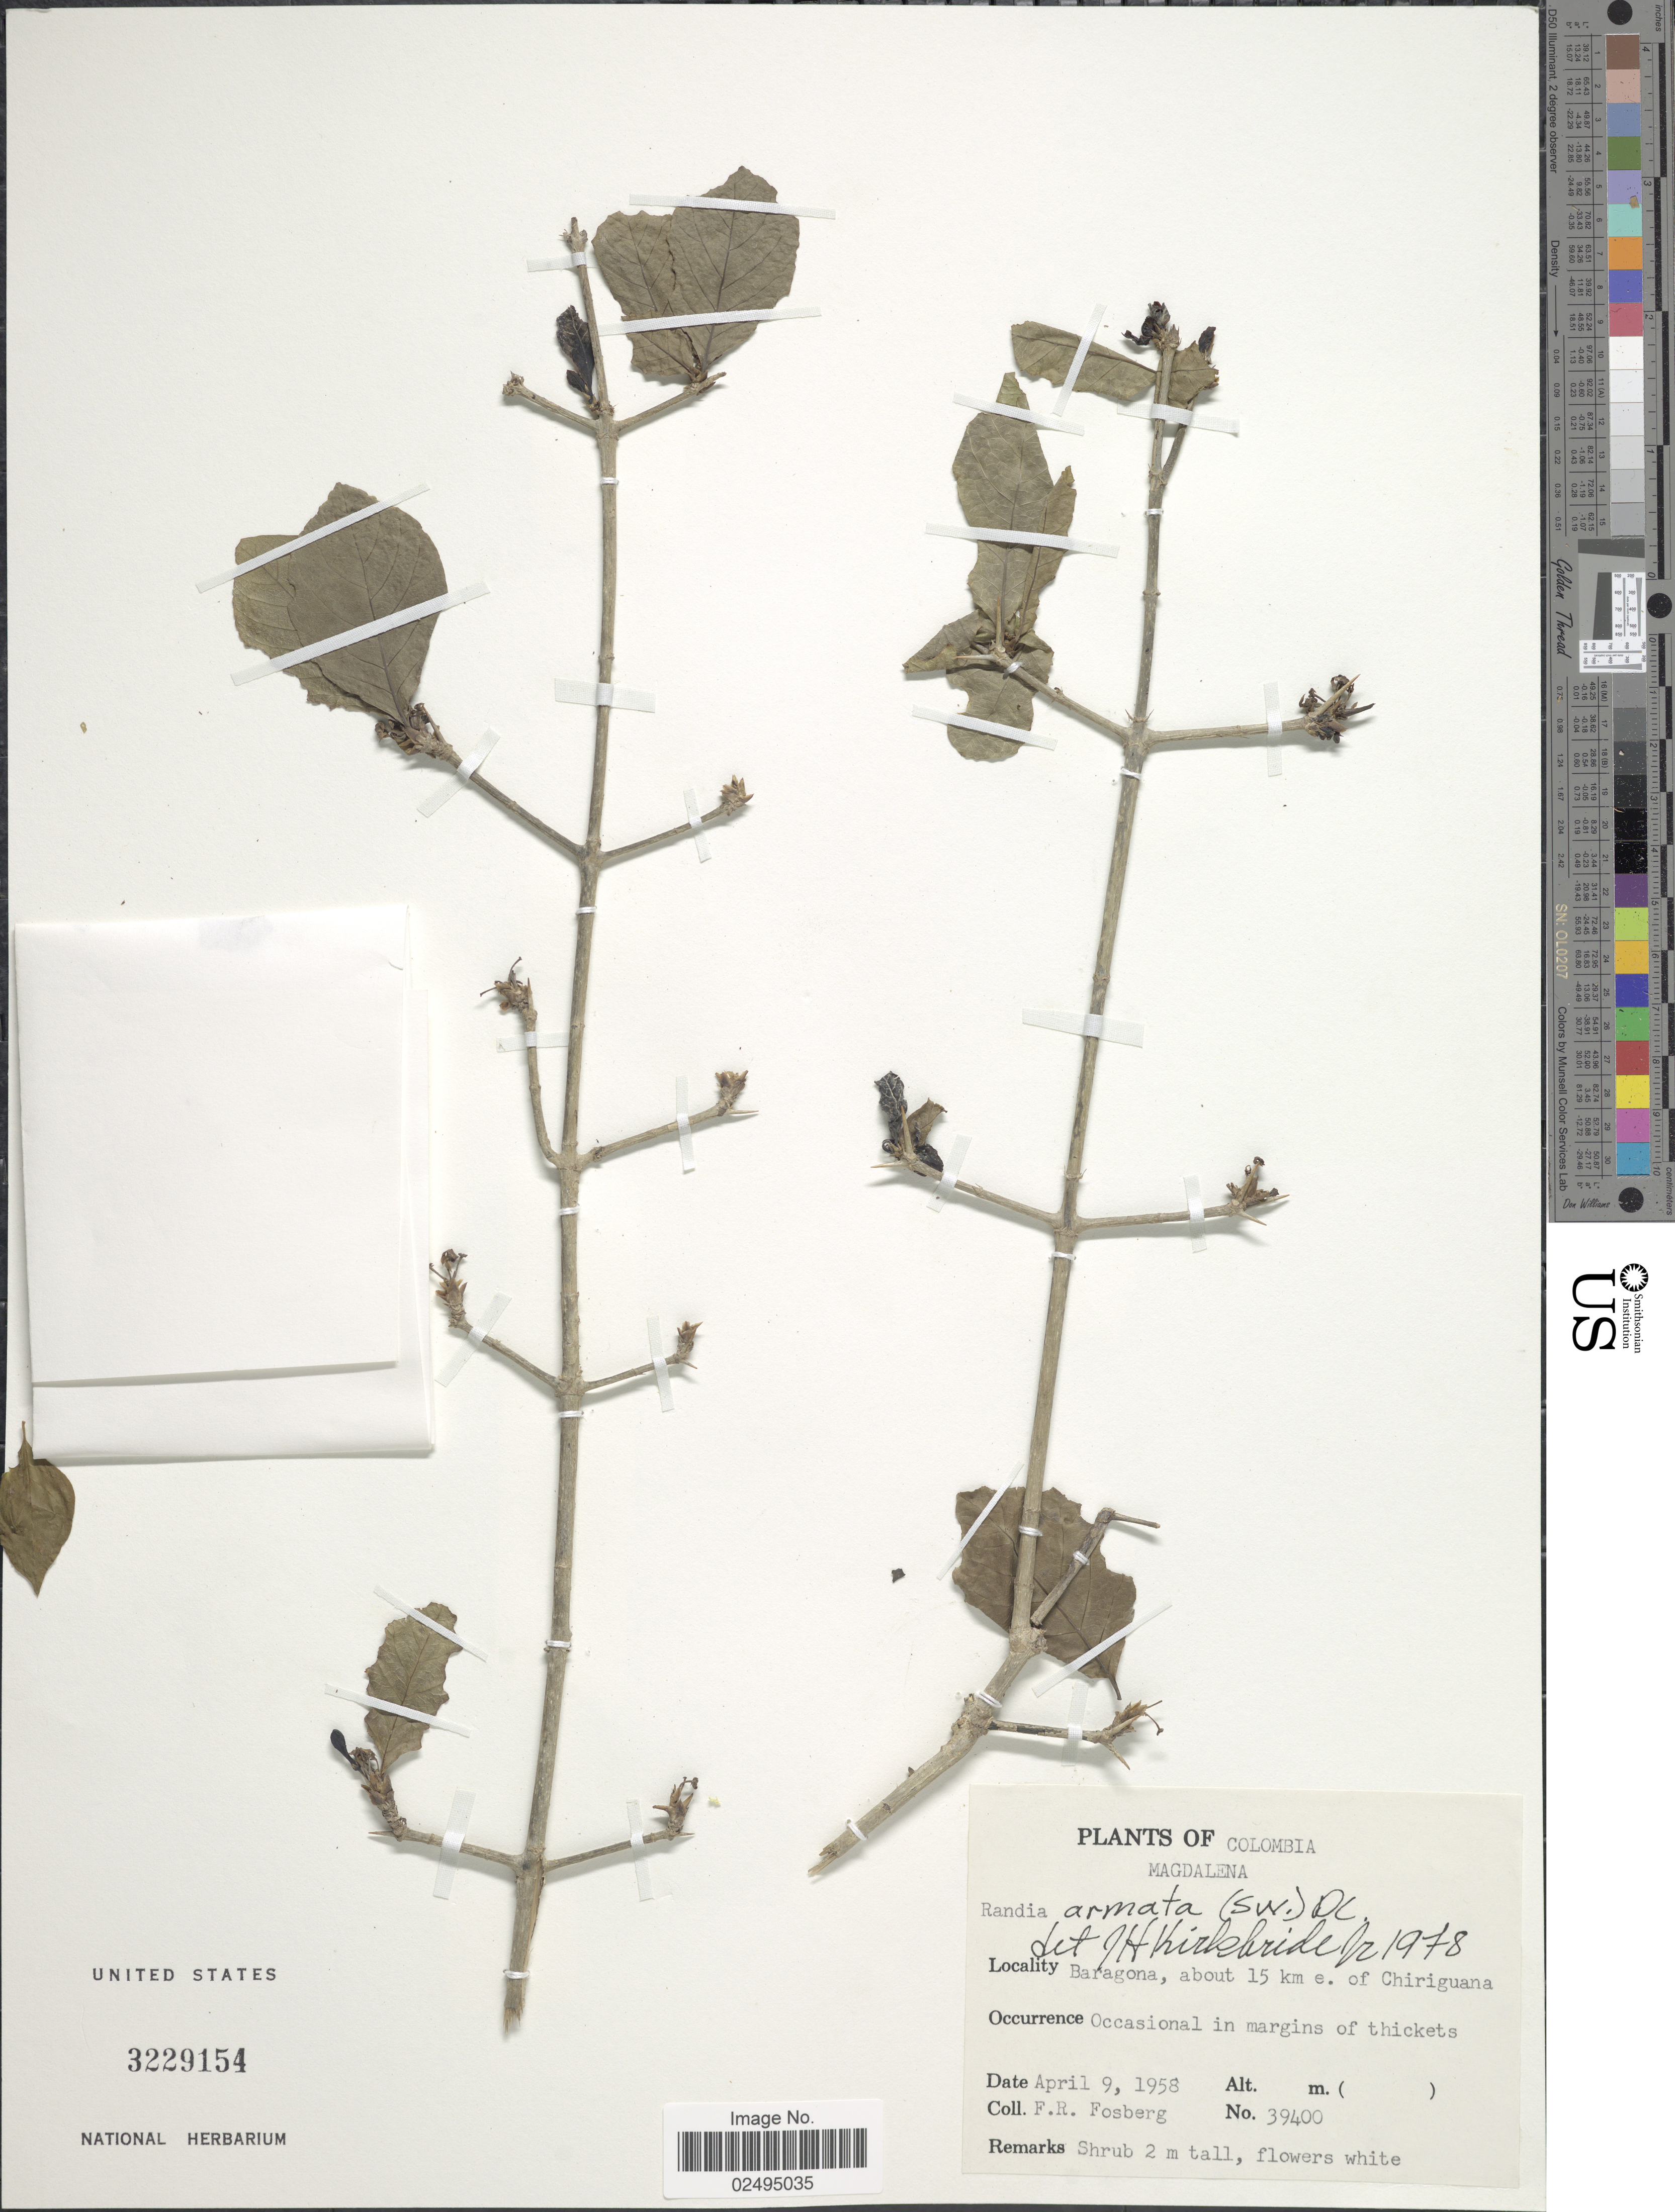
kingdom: Plantae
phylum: Tracheophyta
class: Magnoliopsida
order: Gentianales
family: Rubiaceae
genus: Randia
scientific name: Randia armata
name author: (Sw.) DC.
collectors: F. R. Fosberg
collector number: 39400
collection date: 1958-04-09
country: Colombia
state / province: Magdalena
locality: Baragona, about 15 km e. of Chiriguana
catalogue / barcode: US 3229154